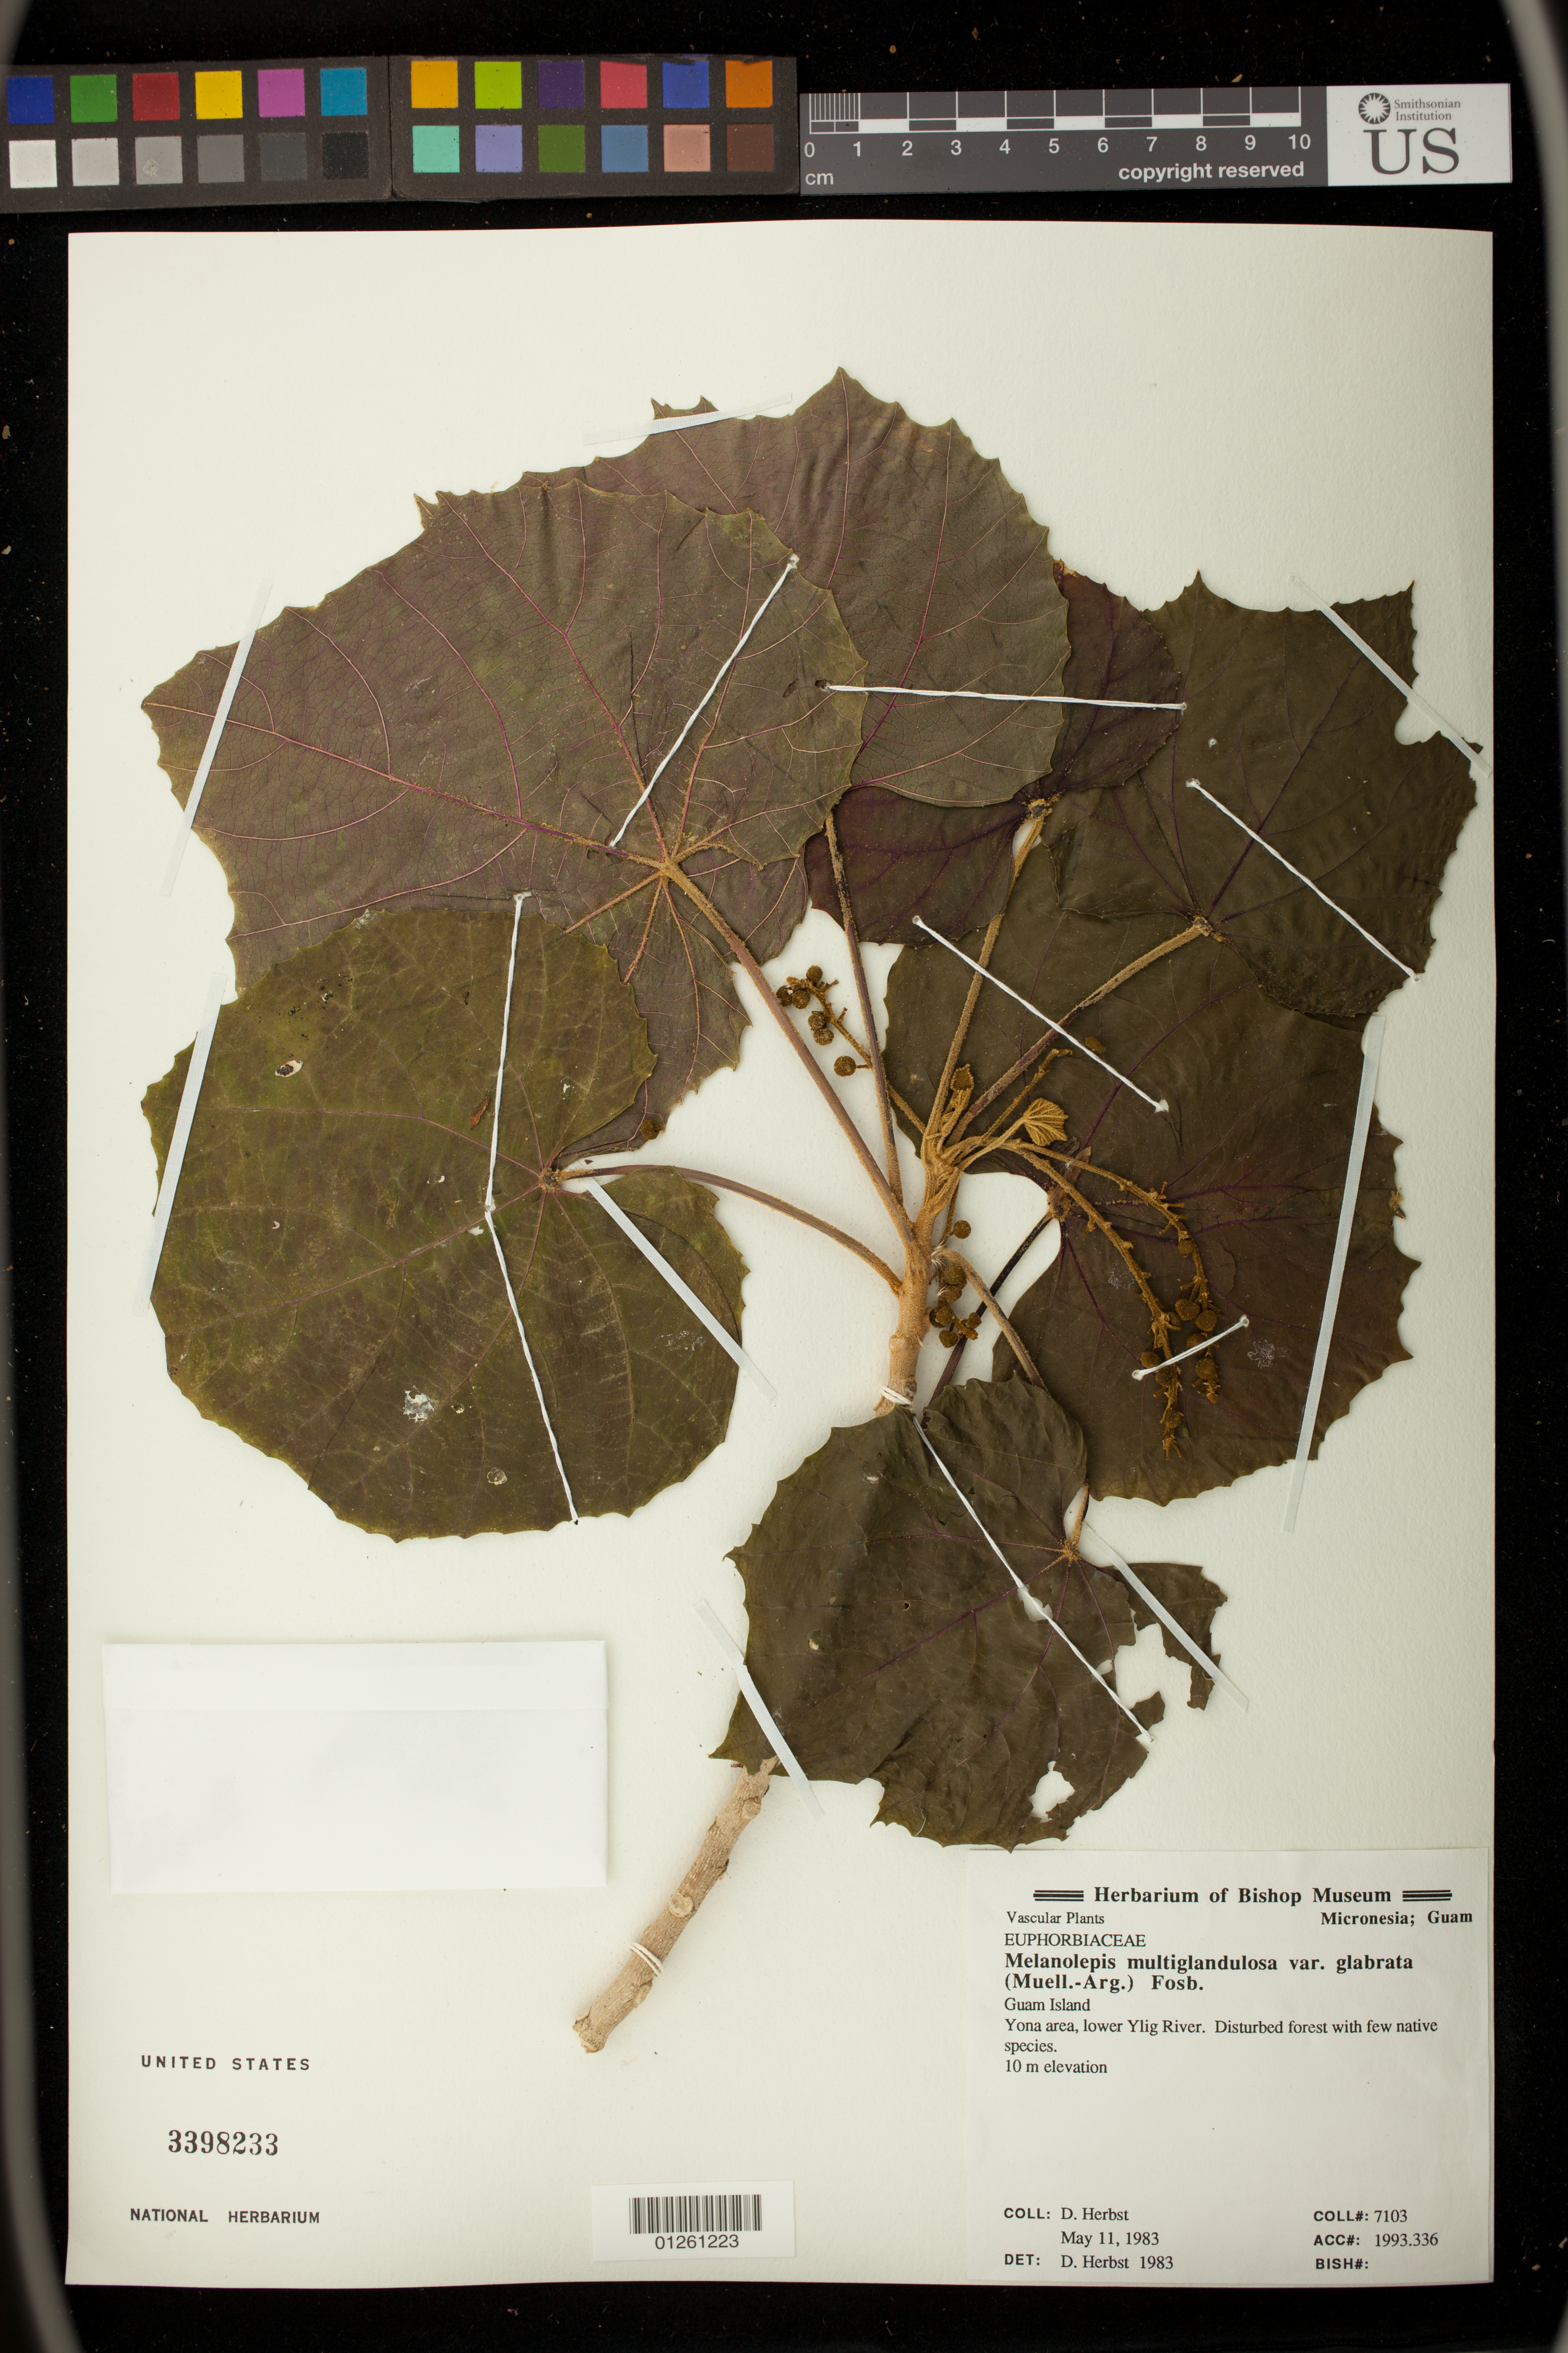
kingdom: Plantae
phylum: Tracheophyta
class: Magnoliopsida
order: Malpighiales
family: Euphorbiaceae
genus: Melanolepis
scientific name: Melanolepis multiglandulosa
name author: (Reinw. ex Blume) Rchb. f. & Zoll.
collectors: D. Herbst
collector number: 7103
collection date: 1983-05-11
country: Guam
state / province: Yona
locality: Yona area, lower Ylig River. Disturbed forest with few native species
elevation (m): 10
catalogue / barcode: US 3398233